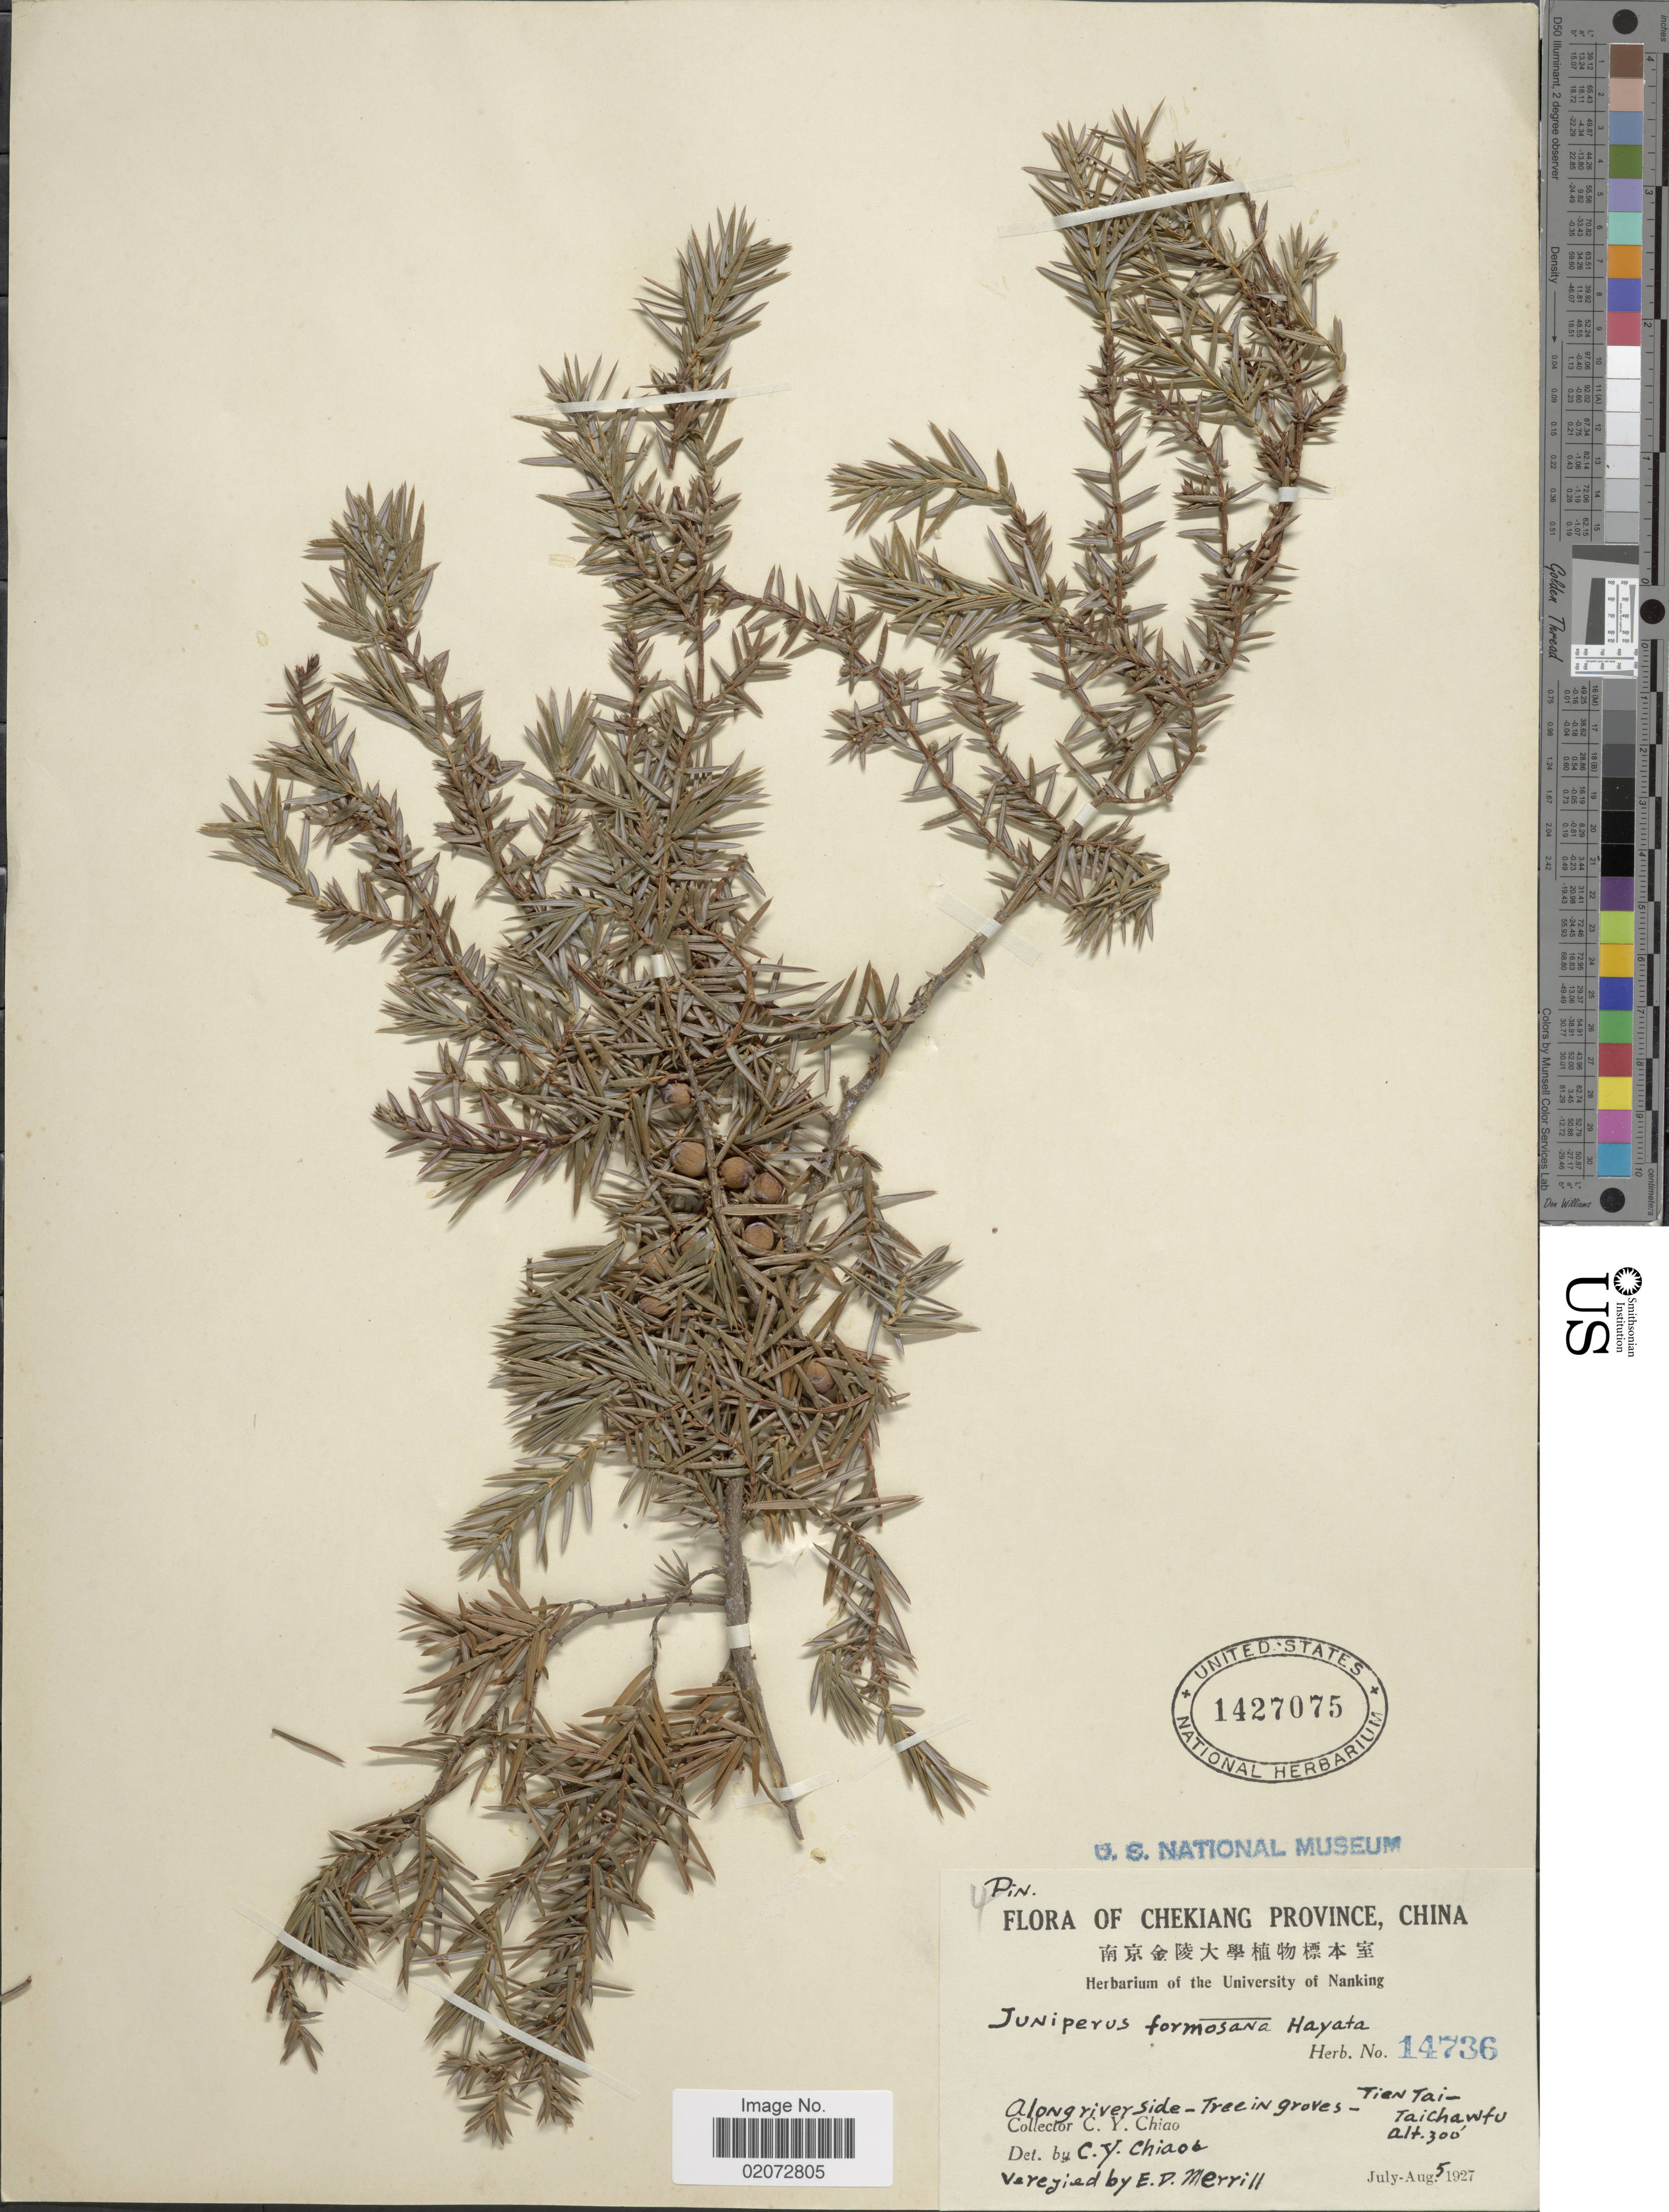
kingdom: Plantae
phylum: Tracheophyta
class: Pinopsida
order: Pinales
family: Cupressaceae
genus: Juniperus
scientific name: Juniperus formosana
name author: Hayata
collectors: C. Y. Chiao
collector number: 14736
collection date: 1927-08-05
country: China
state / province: Zhejiang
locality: Chekiang Province, along river side - tree in groves - Tien Tai- Taichawfu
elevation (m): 91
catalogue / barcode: US 1427075